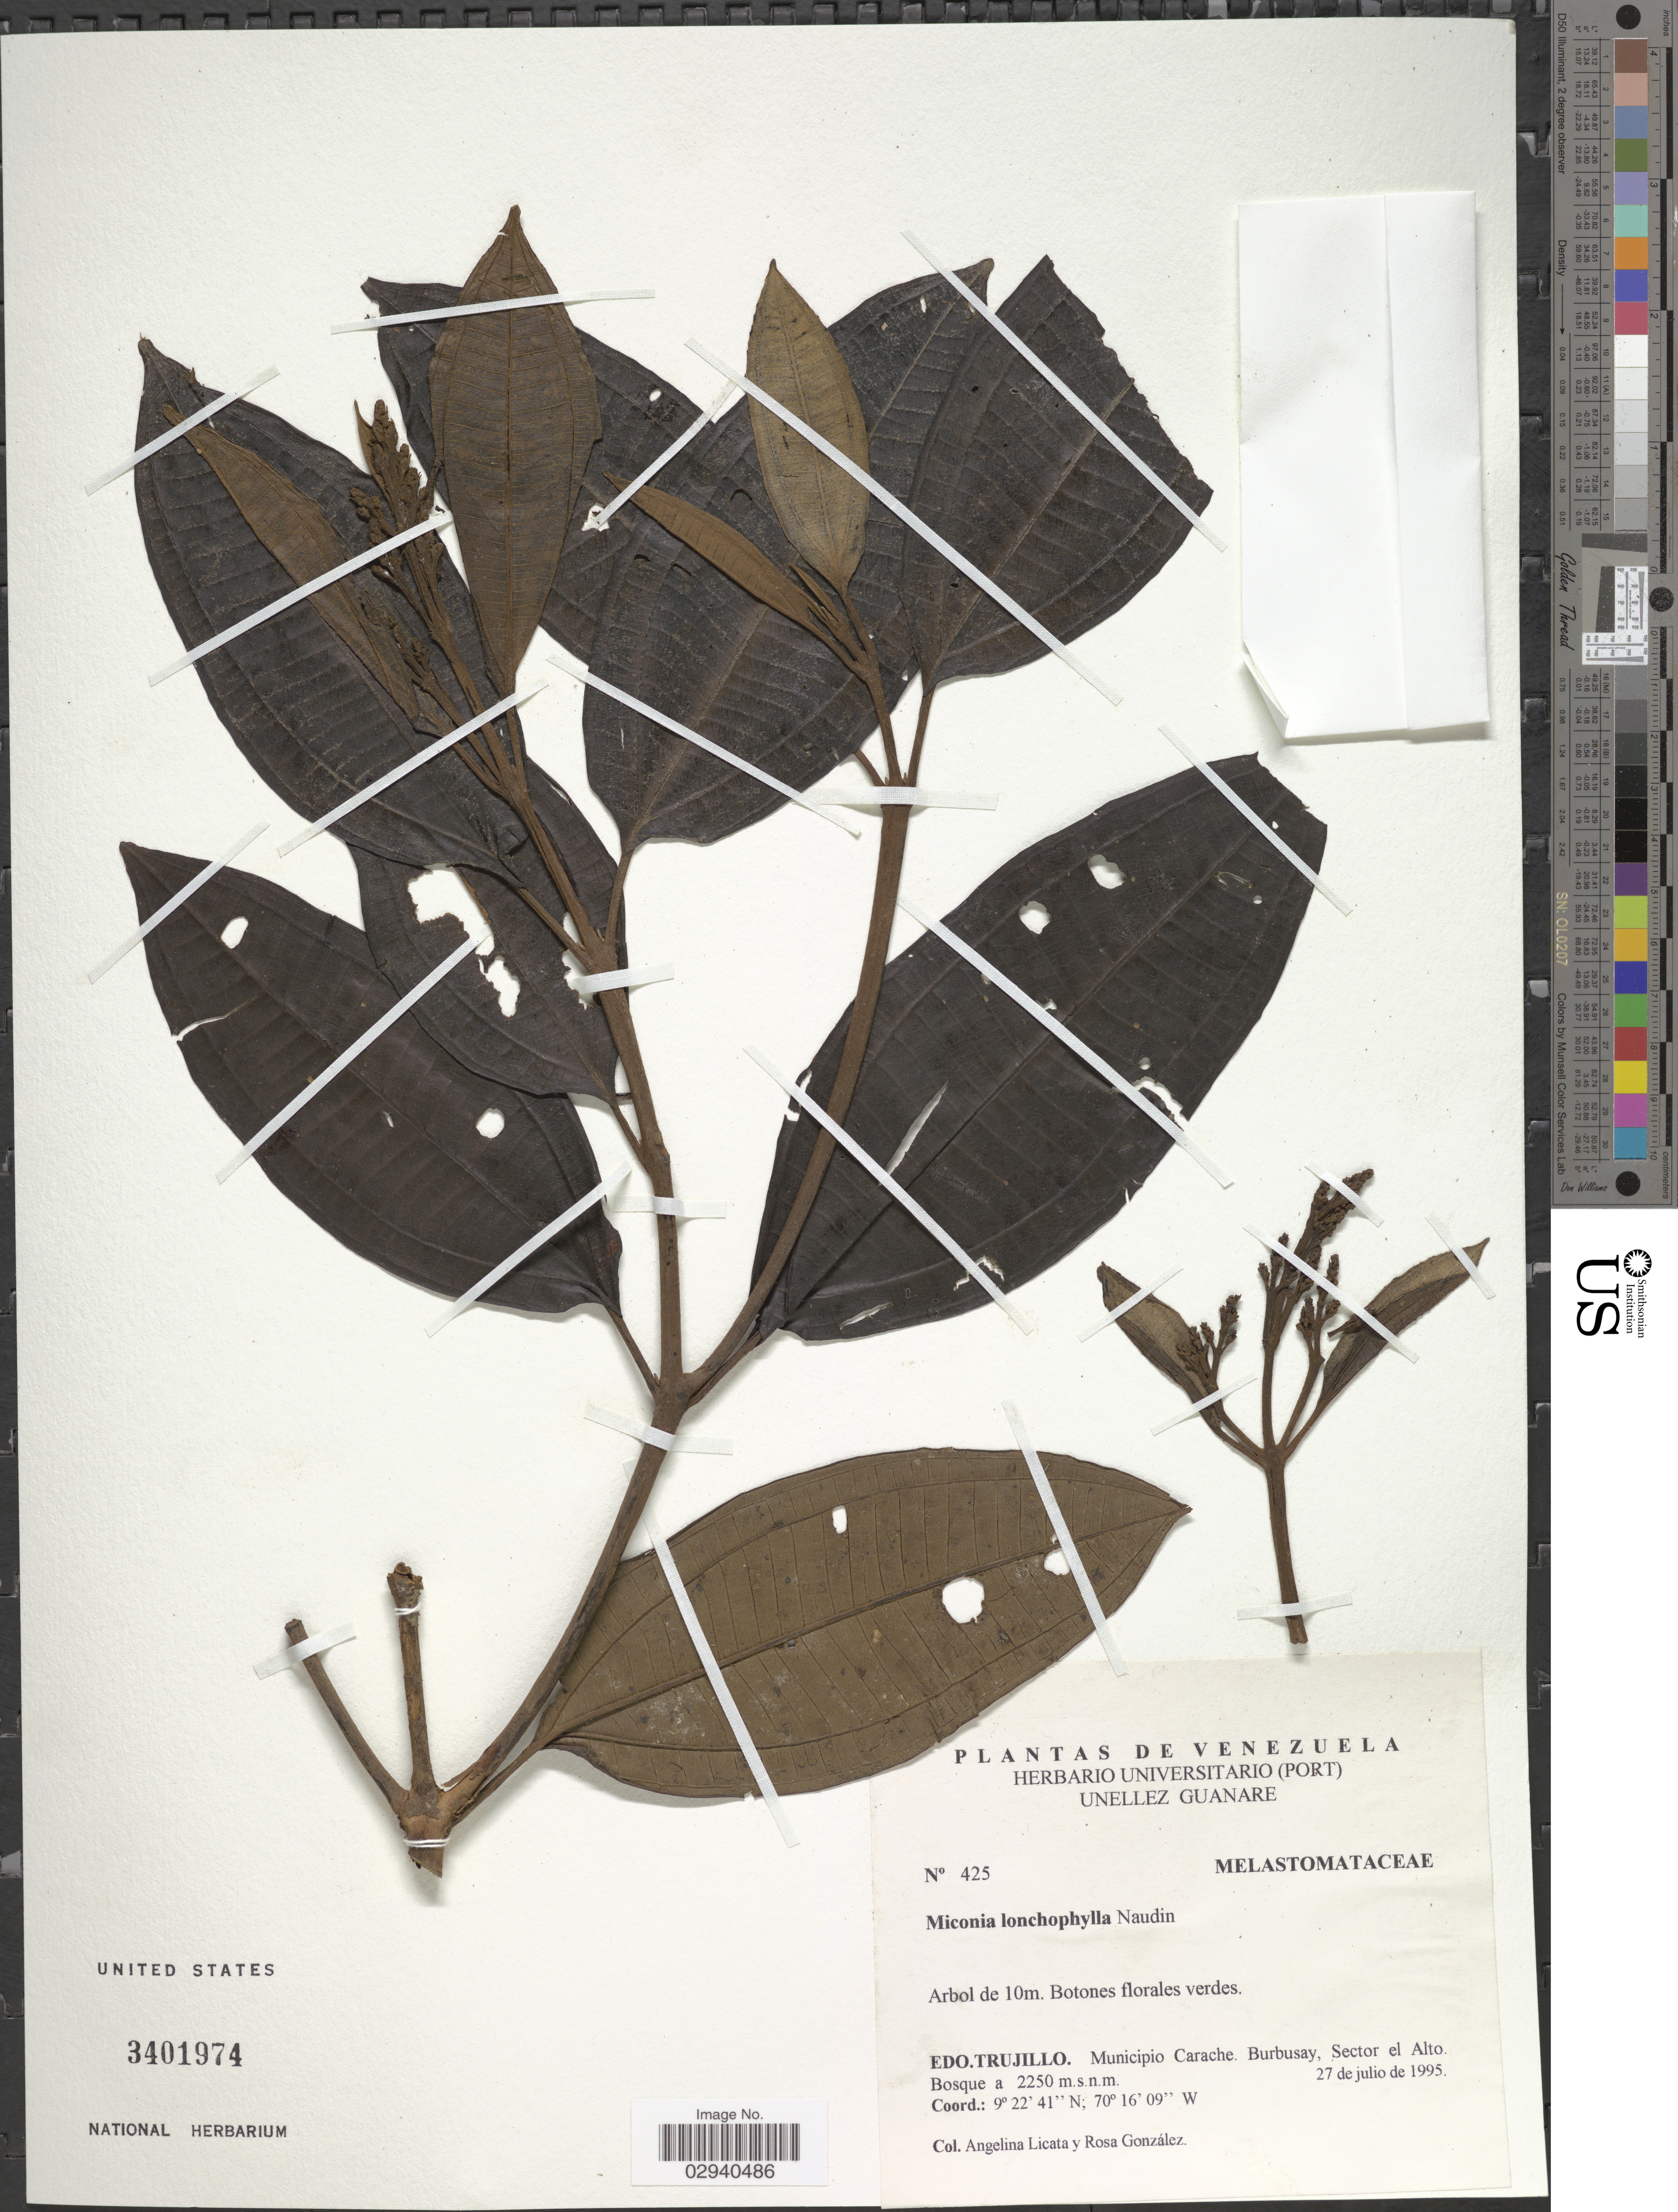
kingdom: Plantae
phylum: Tracheophyta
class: Magnoliopsida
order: Myrtales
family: Melastomataceae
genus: Miconia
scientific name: Miconia lonchophylla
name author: Naudin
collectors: A. Licata & R. González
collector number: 425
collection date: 1995-07-27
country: Venezuela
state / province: Trujillo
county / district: Carache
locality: Burbusay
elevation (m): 2250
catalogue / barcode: US 3401974